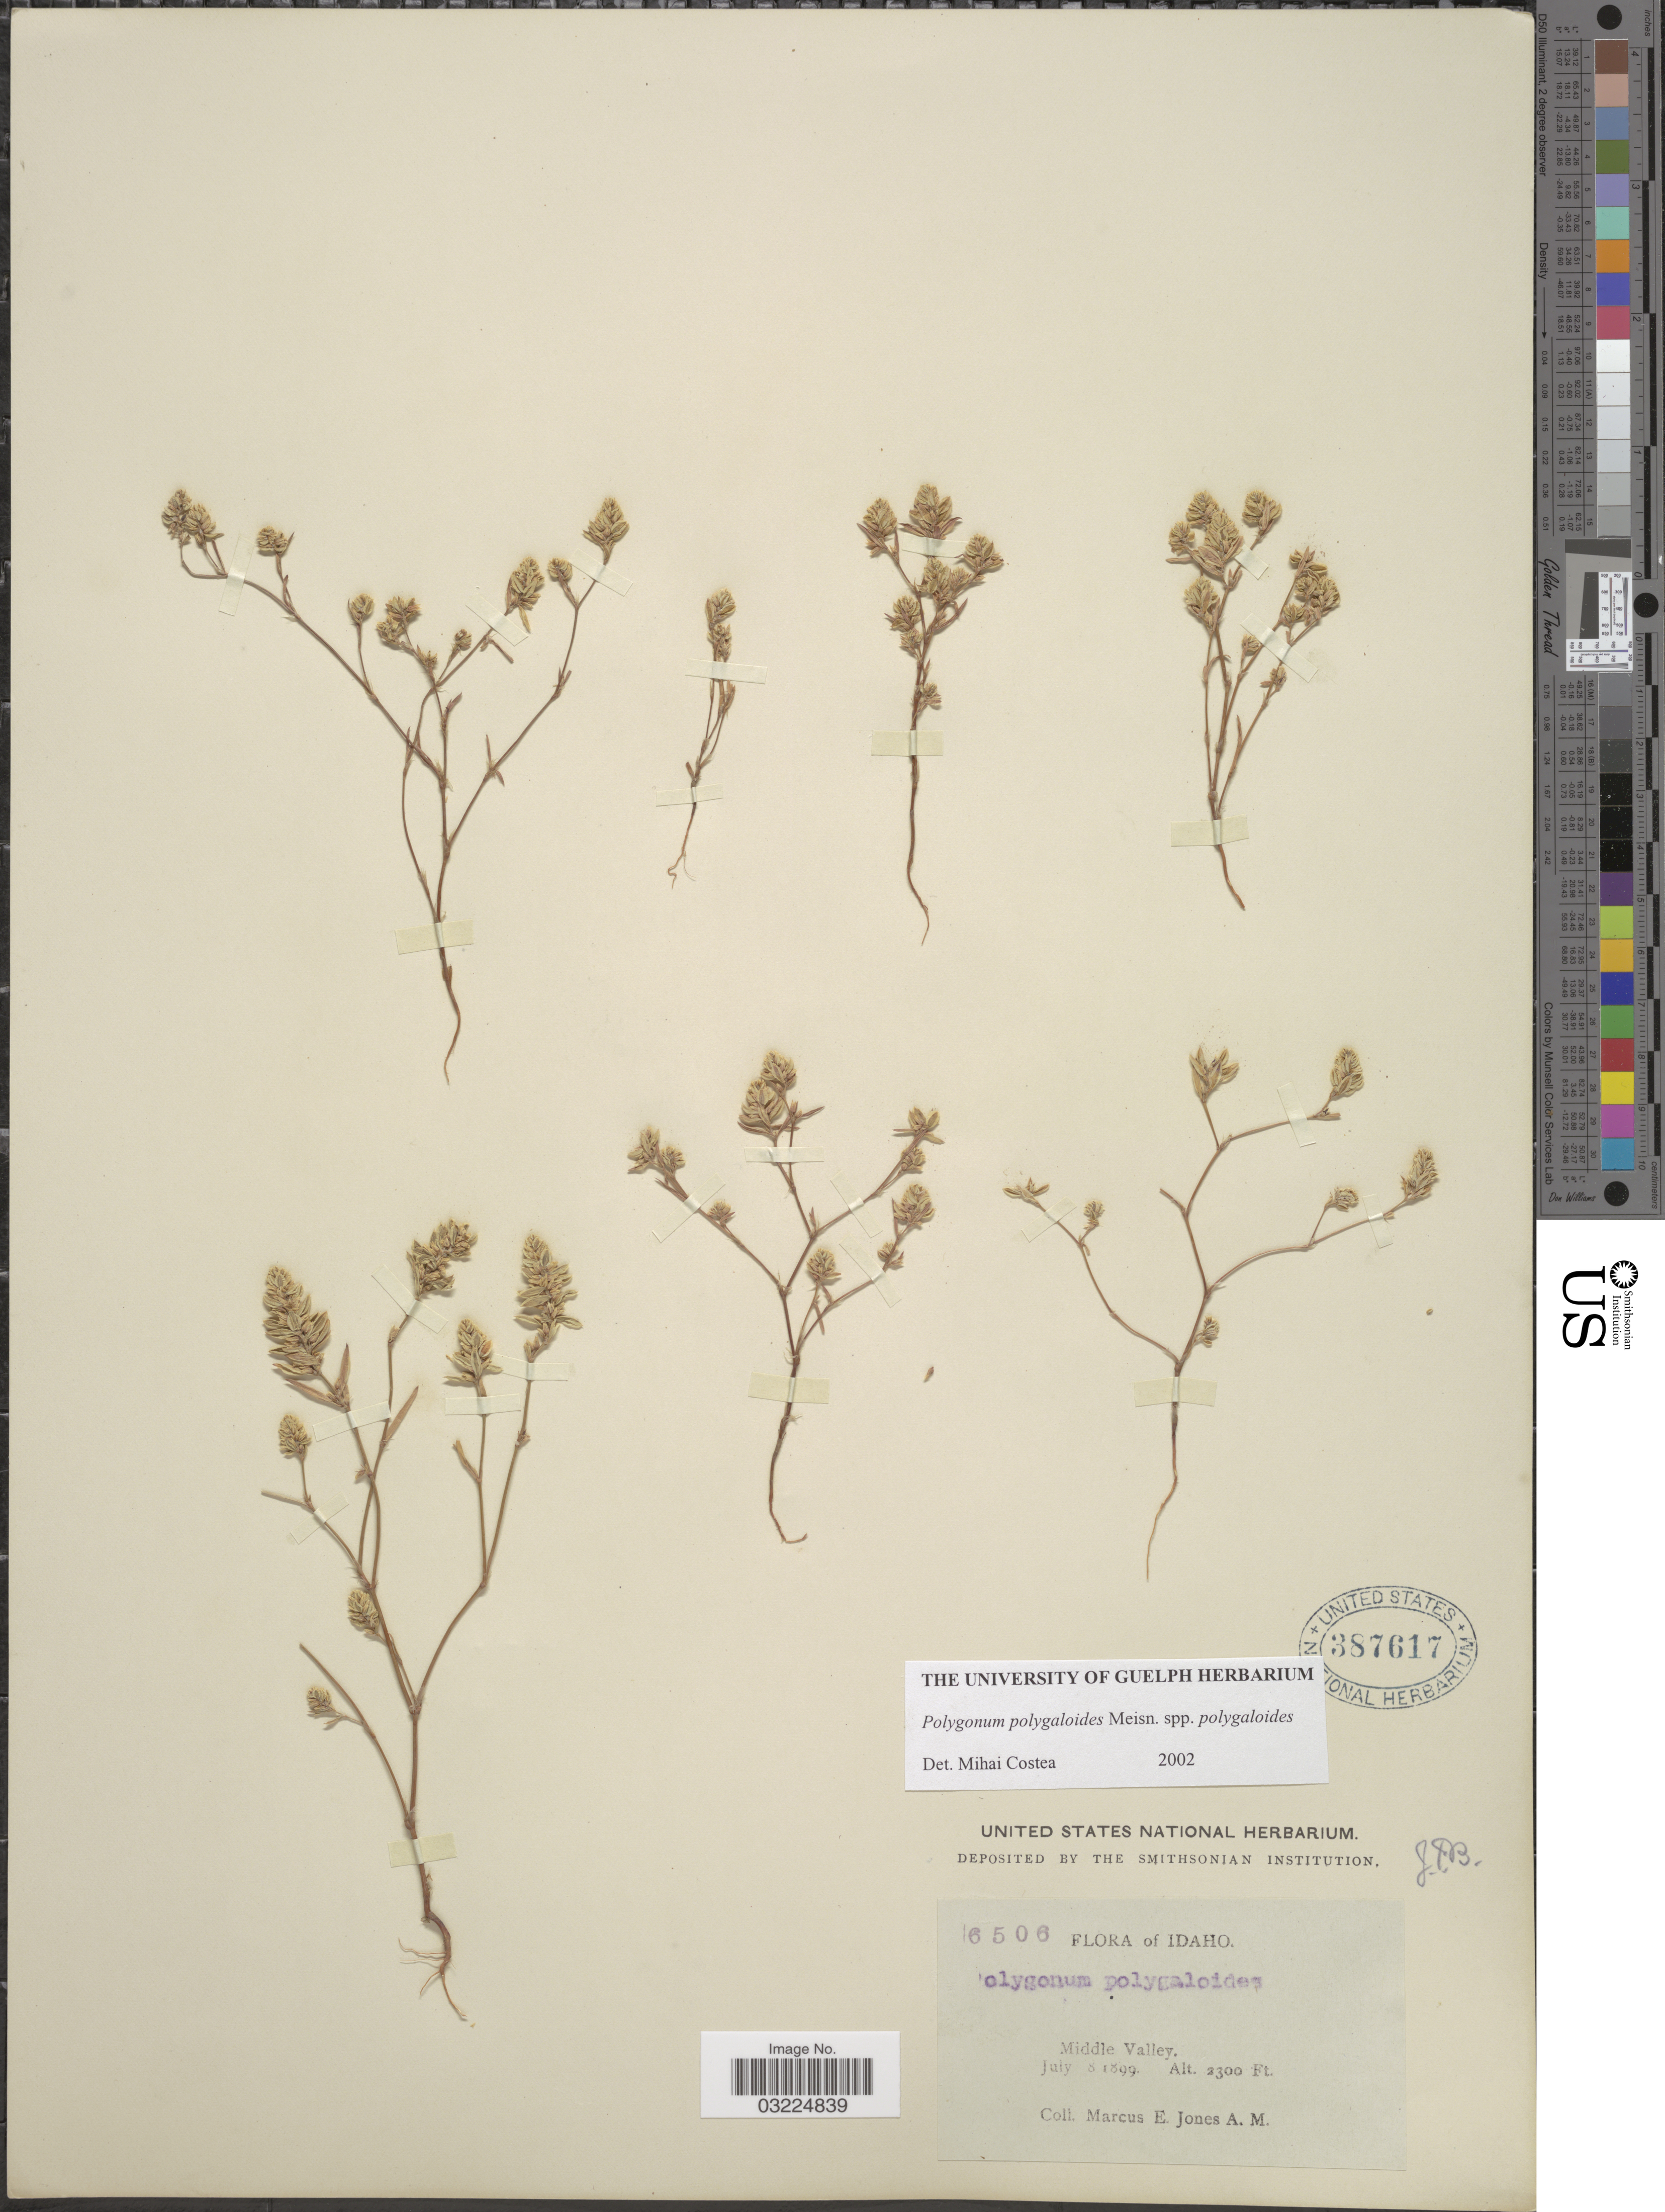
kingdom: Plantae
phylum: Tracheophyta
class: Magnoliopsida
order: Caryophyllales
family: Polygonaceae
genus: Polygonum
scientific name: Polygonum polygaloides subsp. polygaloides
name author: Meisn.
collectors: M. E. Jones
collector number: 6506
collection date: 1899-07-08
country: United States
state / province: Idaho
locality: Middle Valley.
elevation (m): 701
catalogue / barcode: US 387617